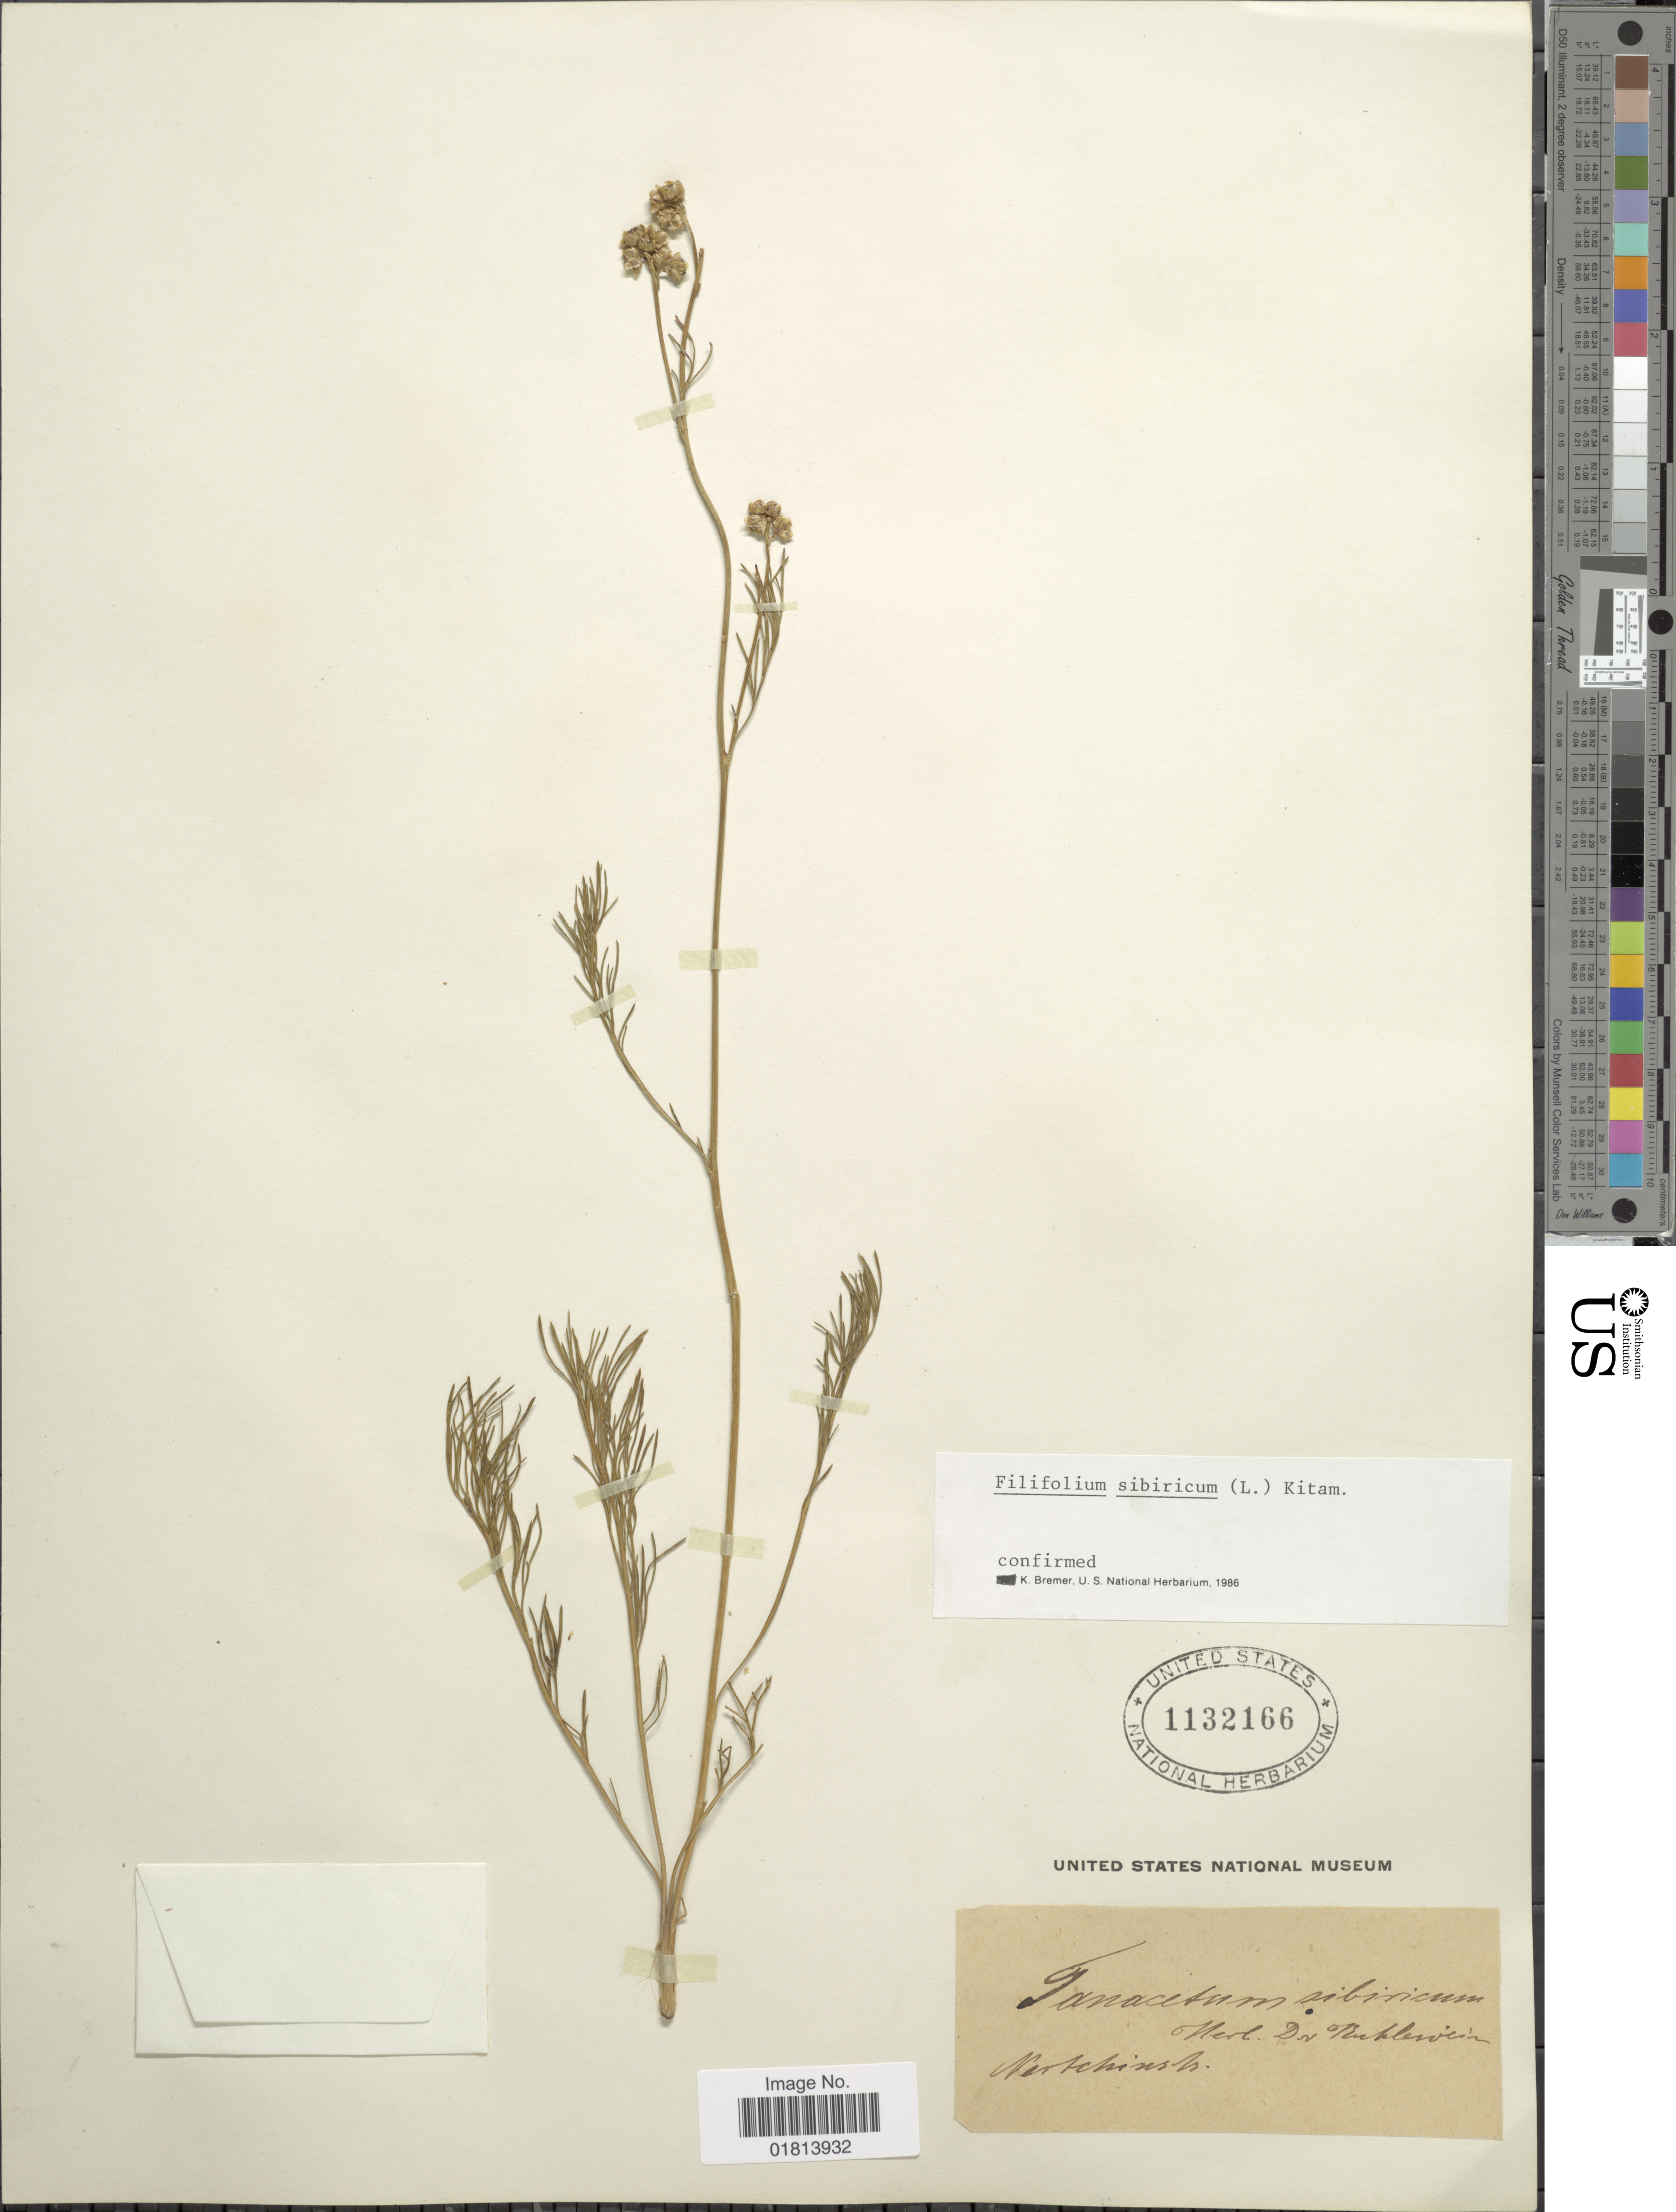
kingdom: Plantae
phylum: Tracheophyta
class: Magnoliopsida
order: Asterales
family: Asteraceae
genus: Filifolium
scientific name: Filifolium sibiricum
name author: (L.) Kitam.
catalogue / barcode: US 1132166